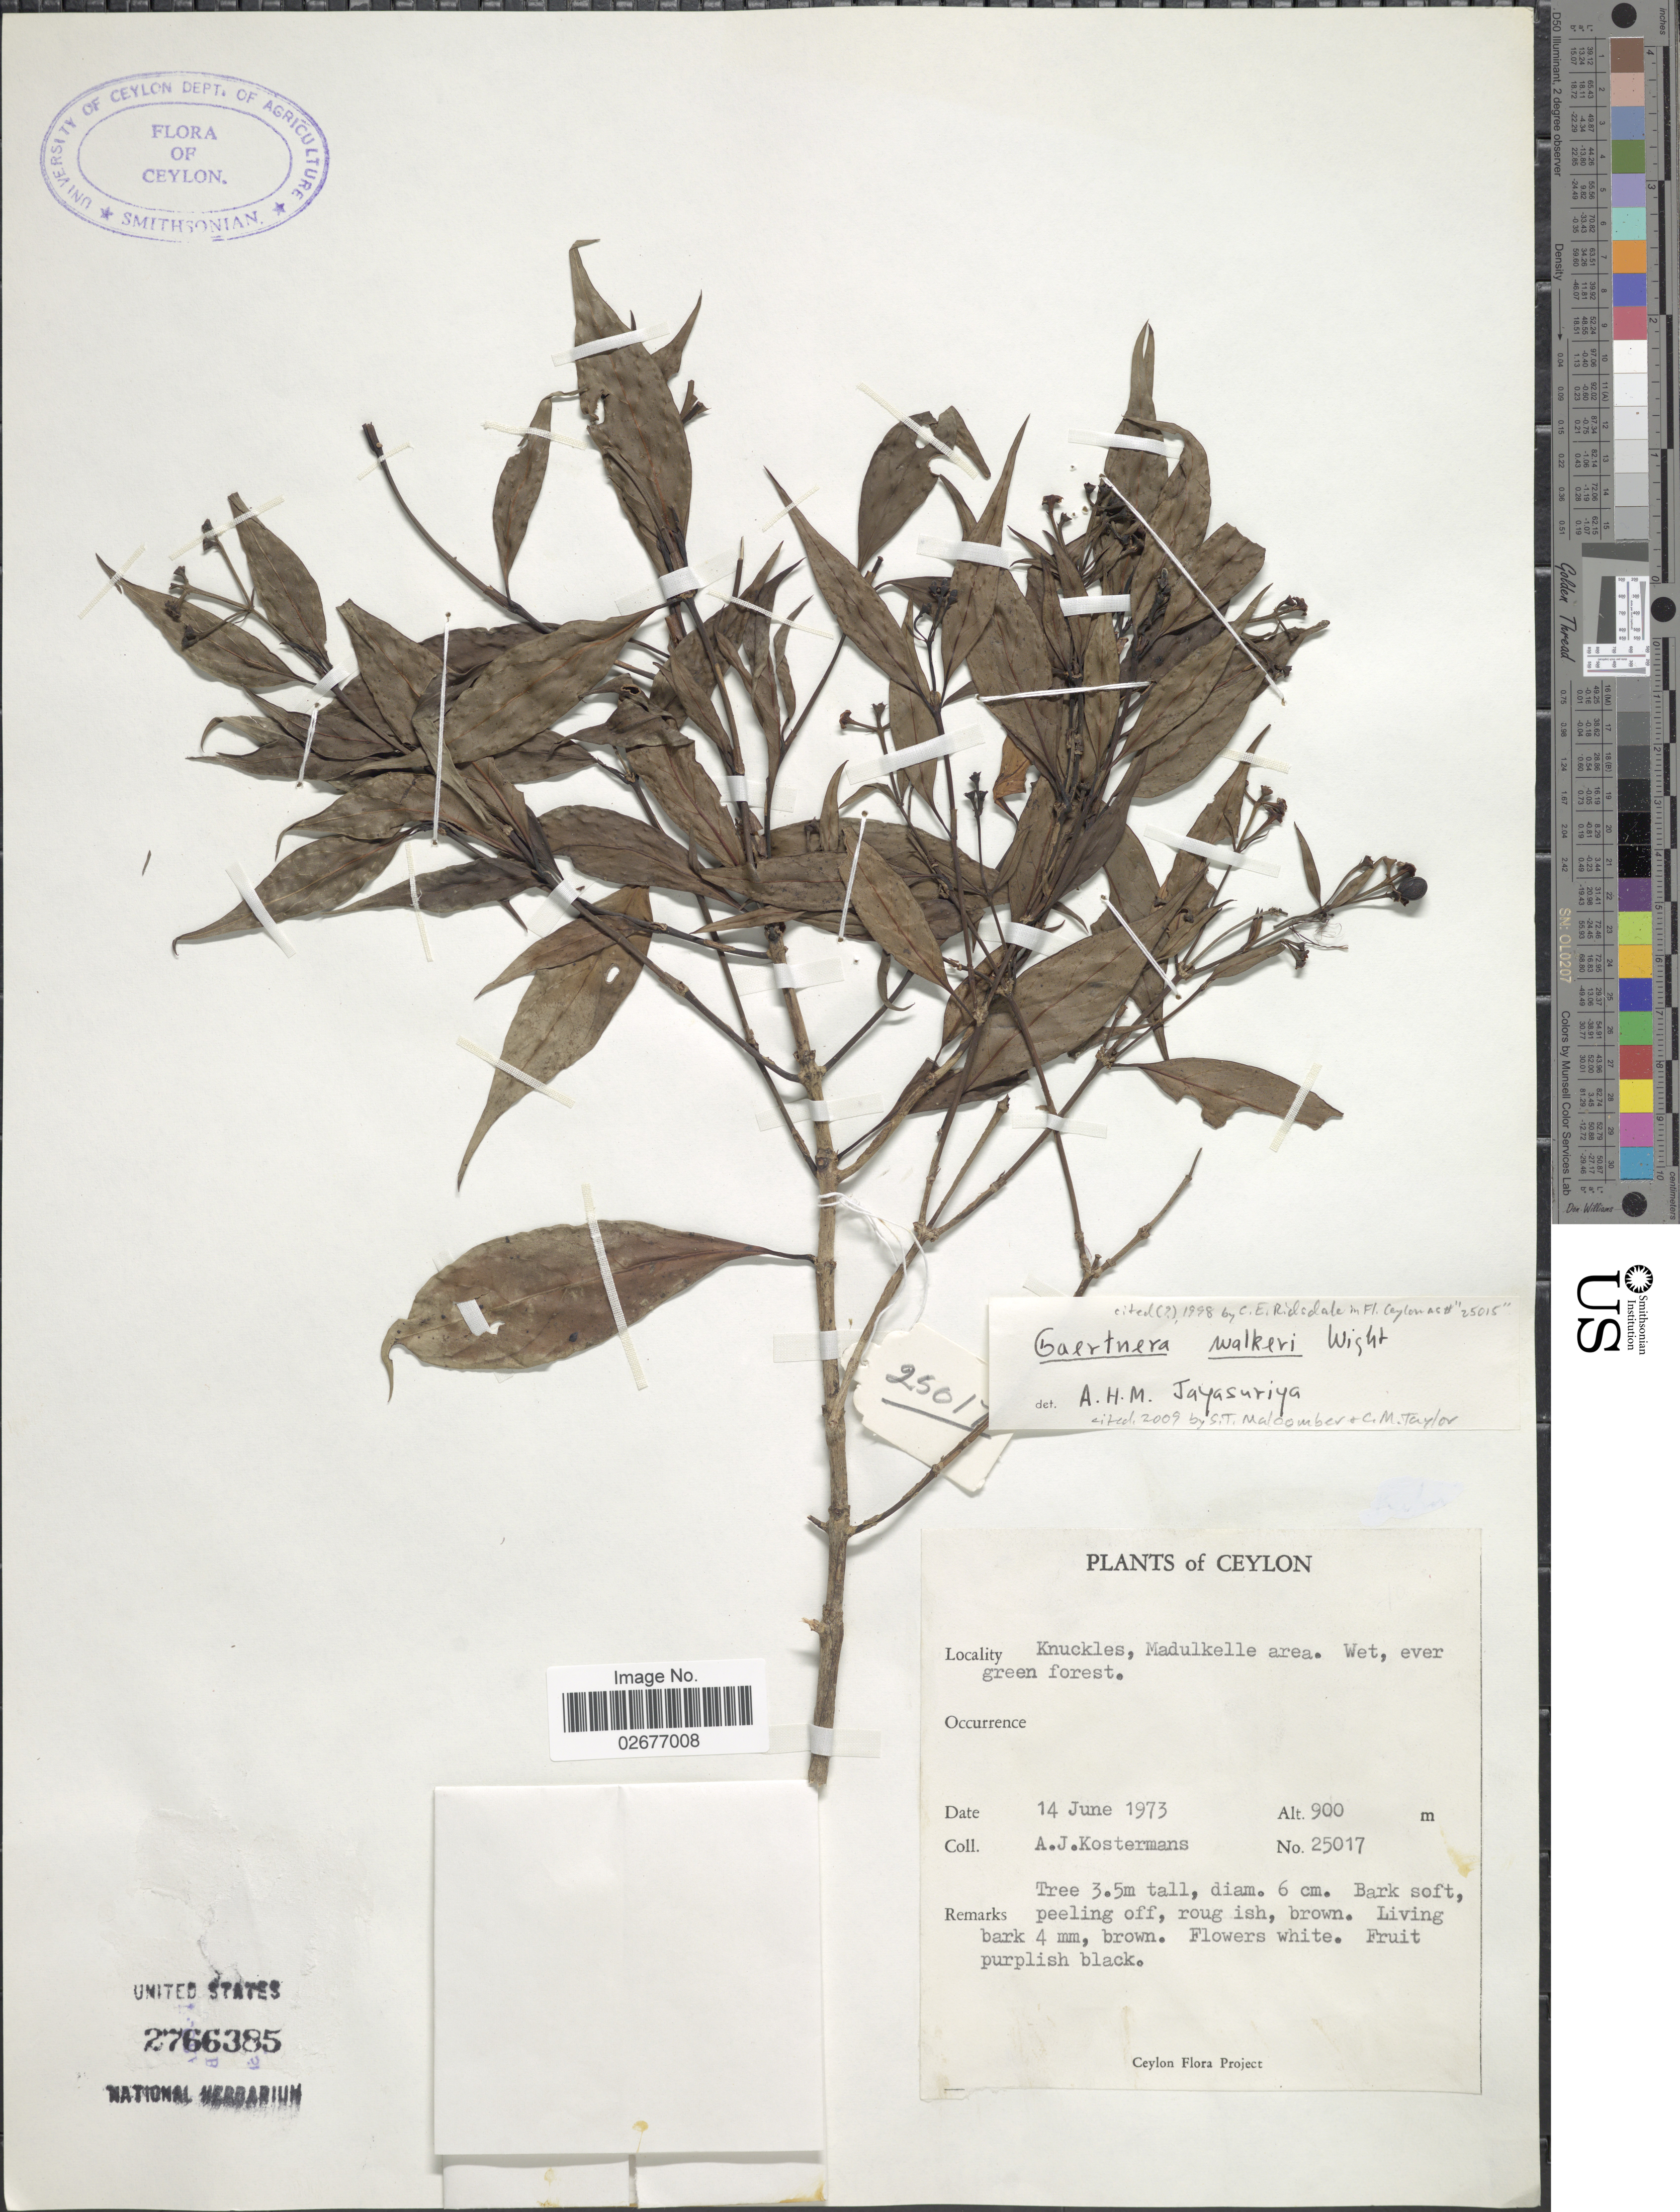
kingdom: Plantae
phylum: Tracheophyta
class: Magnoliopsida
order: Gentianales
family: Rubiaceae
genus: Gaertnera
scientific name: Gaertnera walkeri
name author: (Arn.) Blume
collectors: A. J. G. Kostermans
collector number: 25017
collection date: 1973-06-14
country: Sri Lanka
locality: Ceylon, Knuckles, Madulkelle area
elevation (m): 900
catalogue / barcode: US 2766385